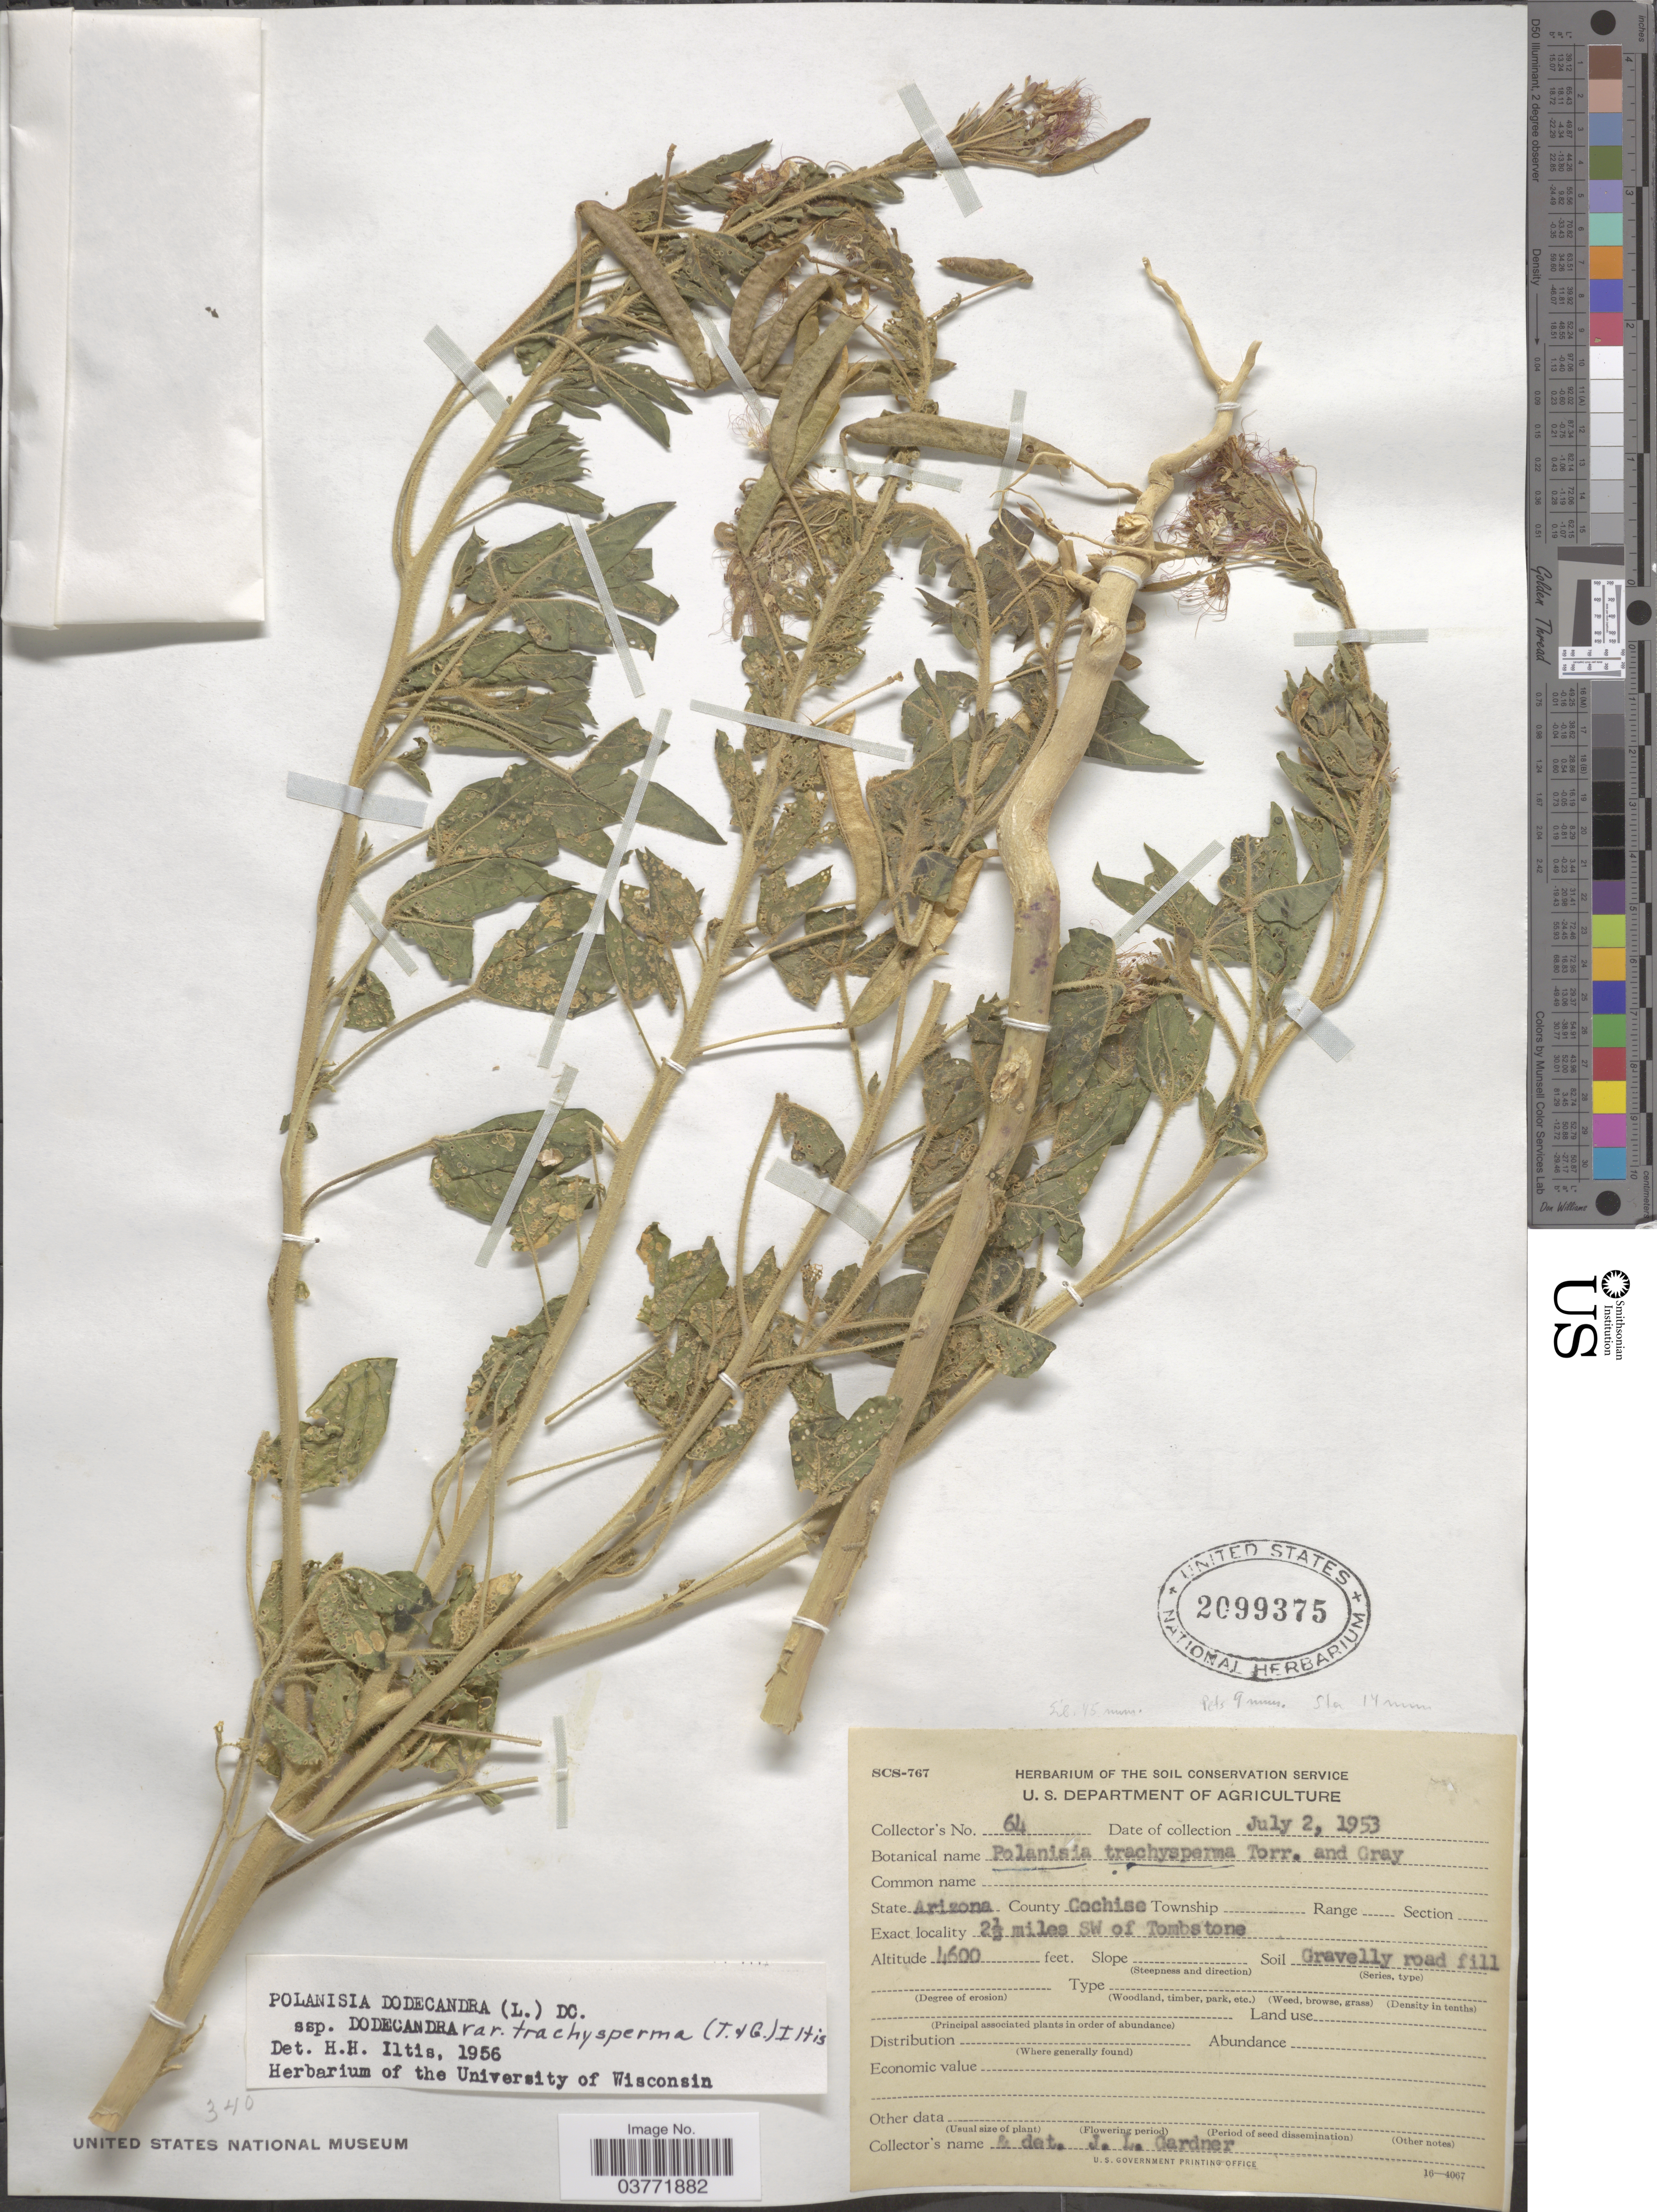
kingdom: Plantae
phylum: Tracheophyta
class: Magnoliopsida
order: Brassicales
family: Cleomaceae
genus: Polanisia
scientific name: Polanisia trachysperma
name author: Torr. & A. Gray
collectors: J. L. Gardner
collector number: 64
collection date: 1953-07-02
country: United States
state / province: Arizona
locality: County Cochise. 2½ miles SW of Tombstone.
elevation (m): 1402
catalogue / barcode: US 2099375